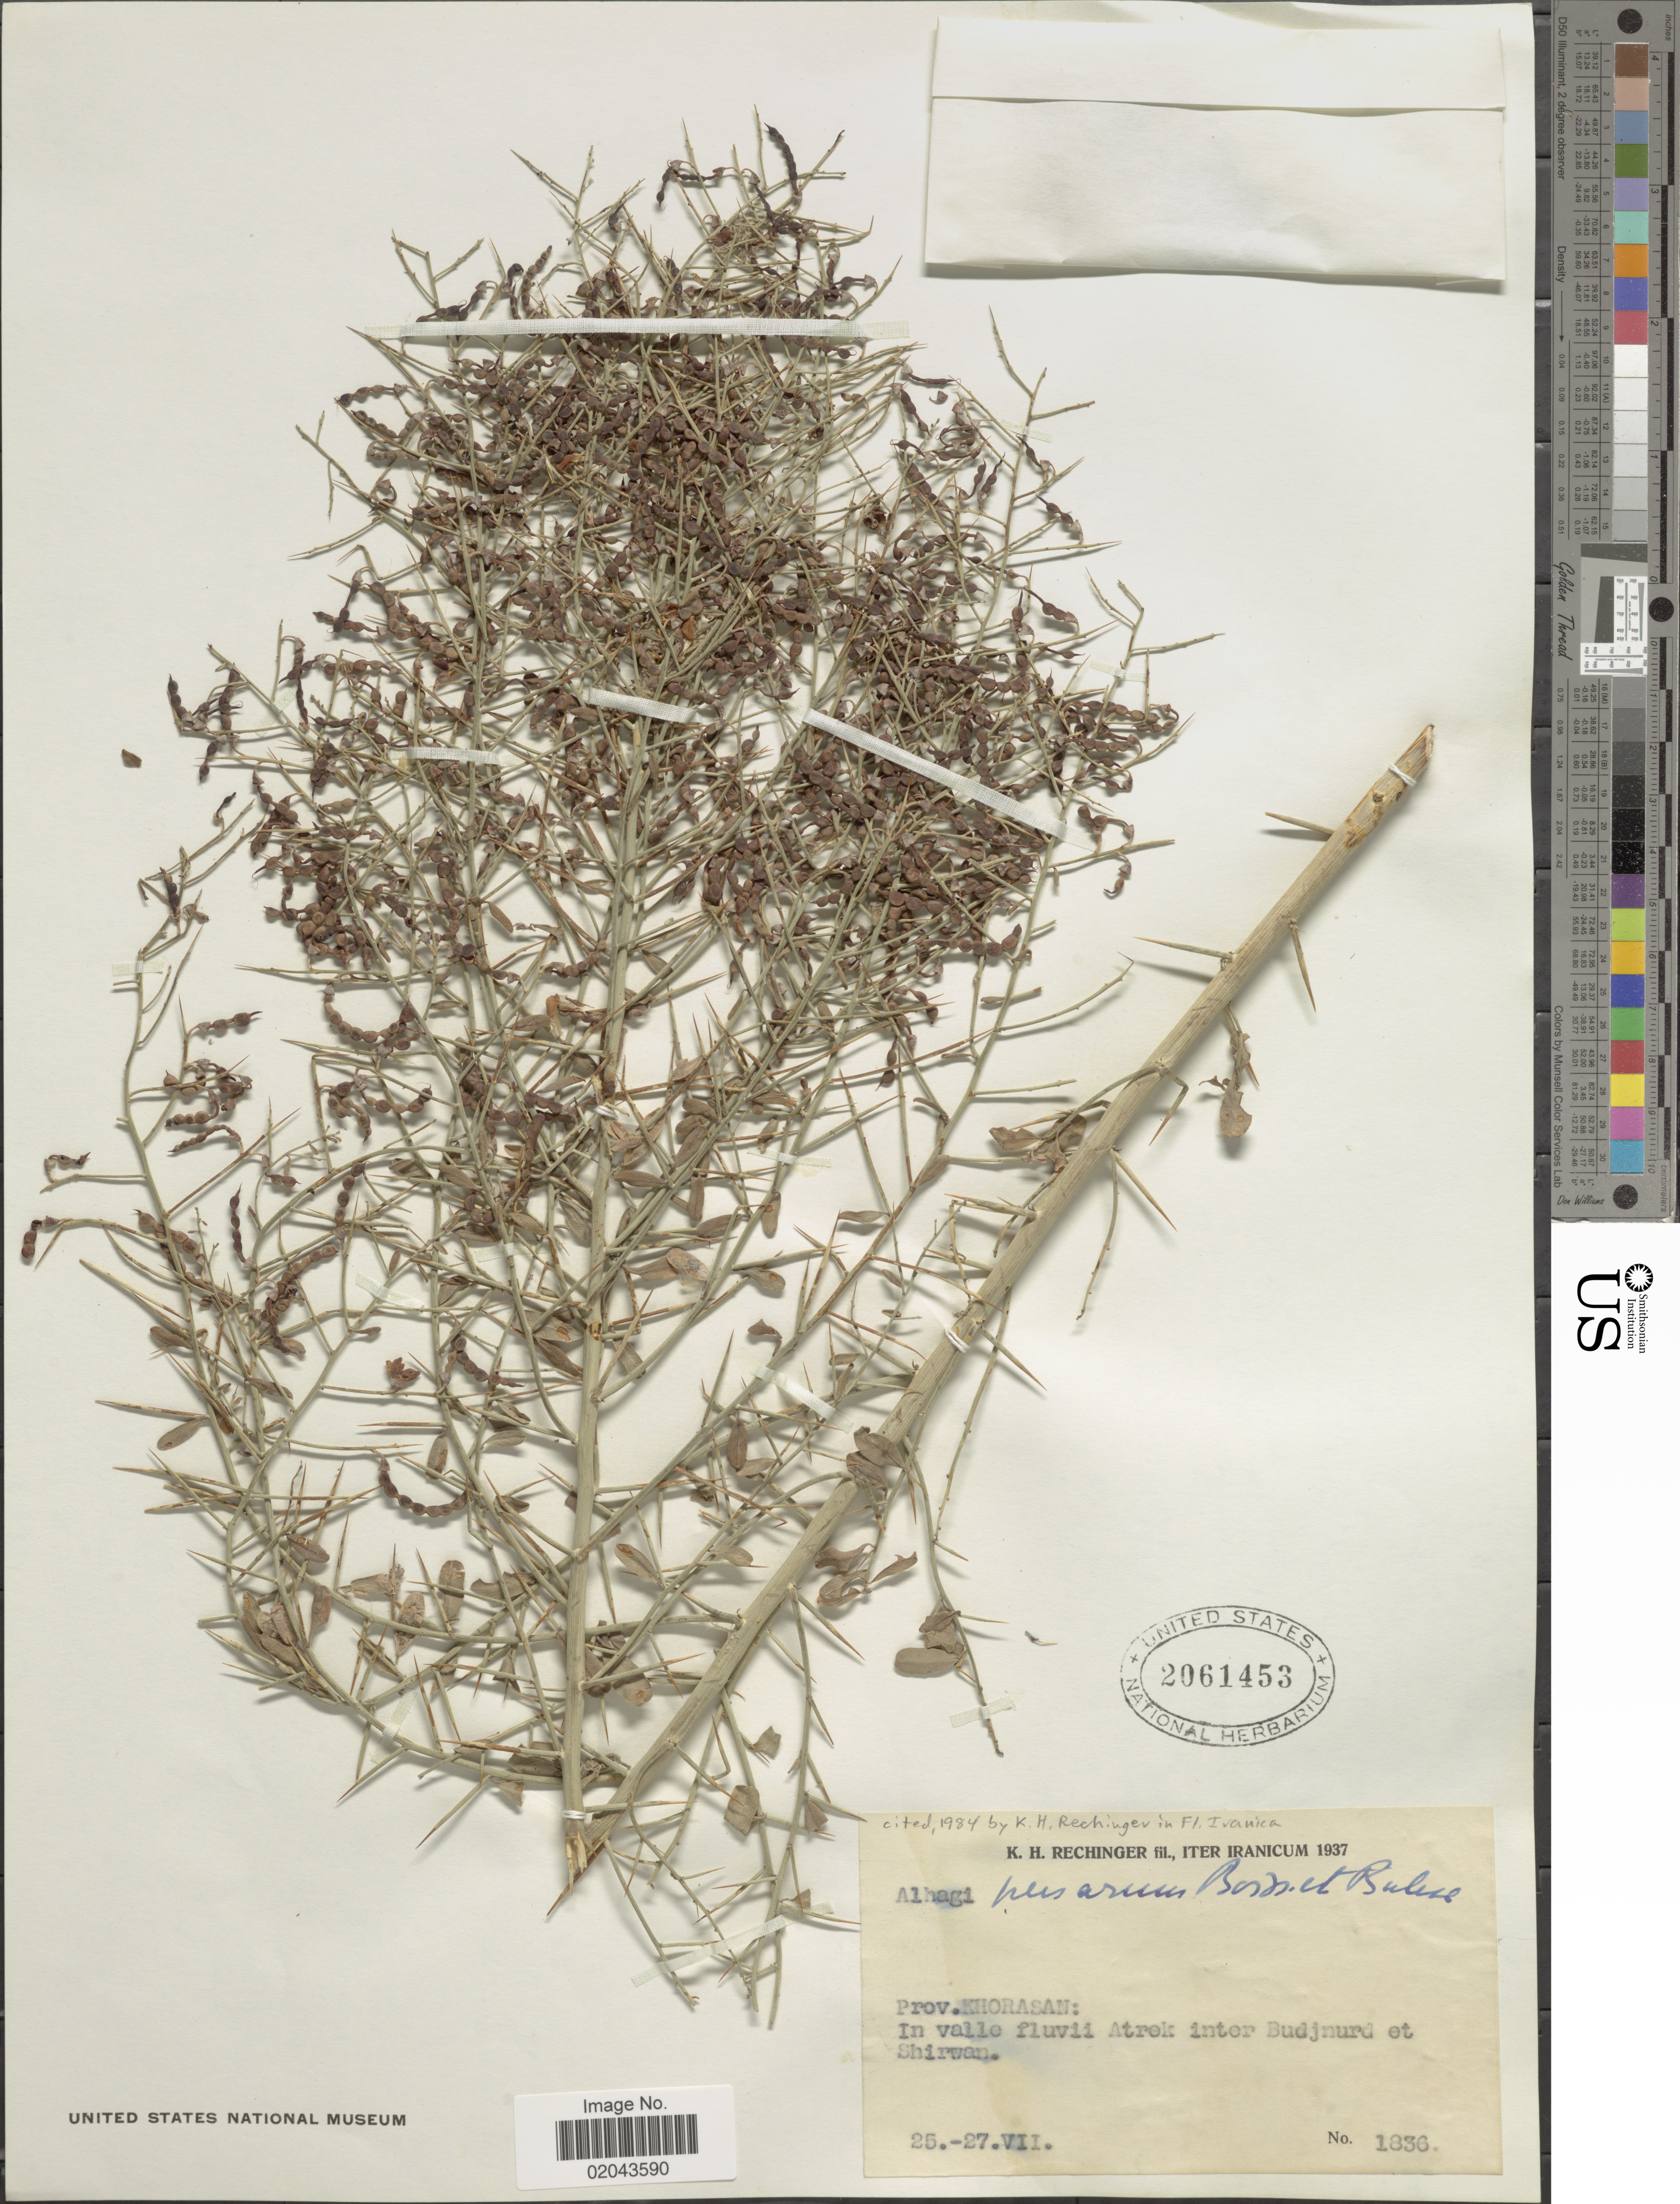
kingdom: Plantae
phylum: Tracheophyta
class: Magnoliopsida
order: Fabales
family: Fabaceae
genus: Alhagi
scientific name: Alhagi persarum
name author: Boiss. & Buhse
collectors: K. H. Rechinger & F. Rechinger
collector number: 1836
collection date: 1937-07-25/1937-07-27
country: Iran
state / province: Khorasan [obsolete]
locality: In valle fluvii Atrek inter Budjnurd et Shirwan.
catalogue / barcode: US 2061453